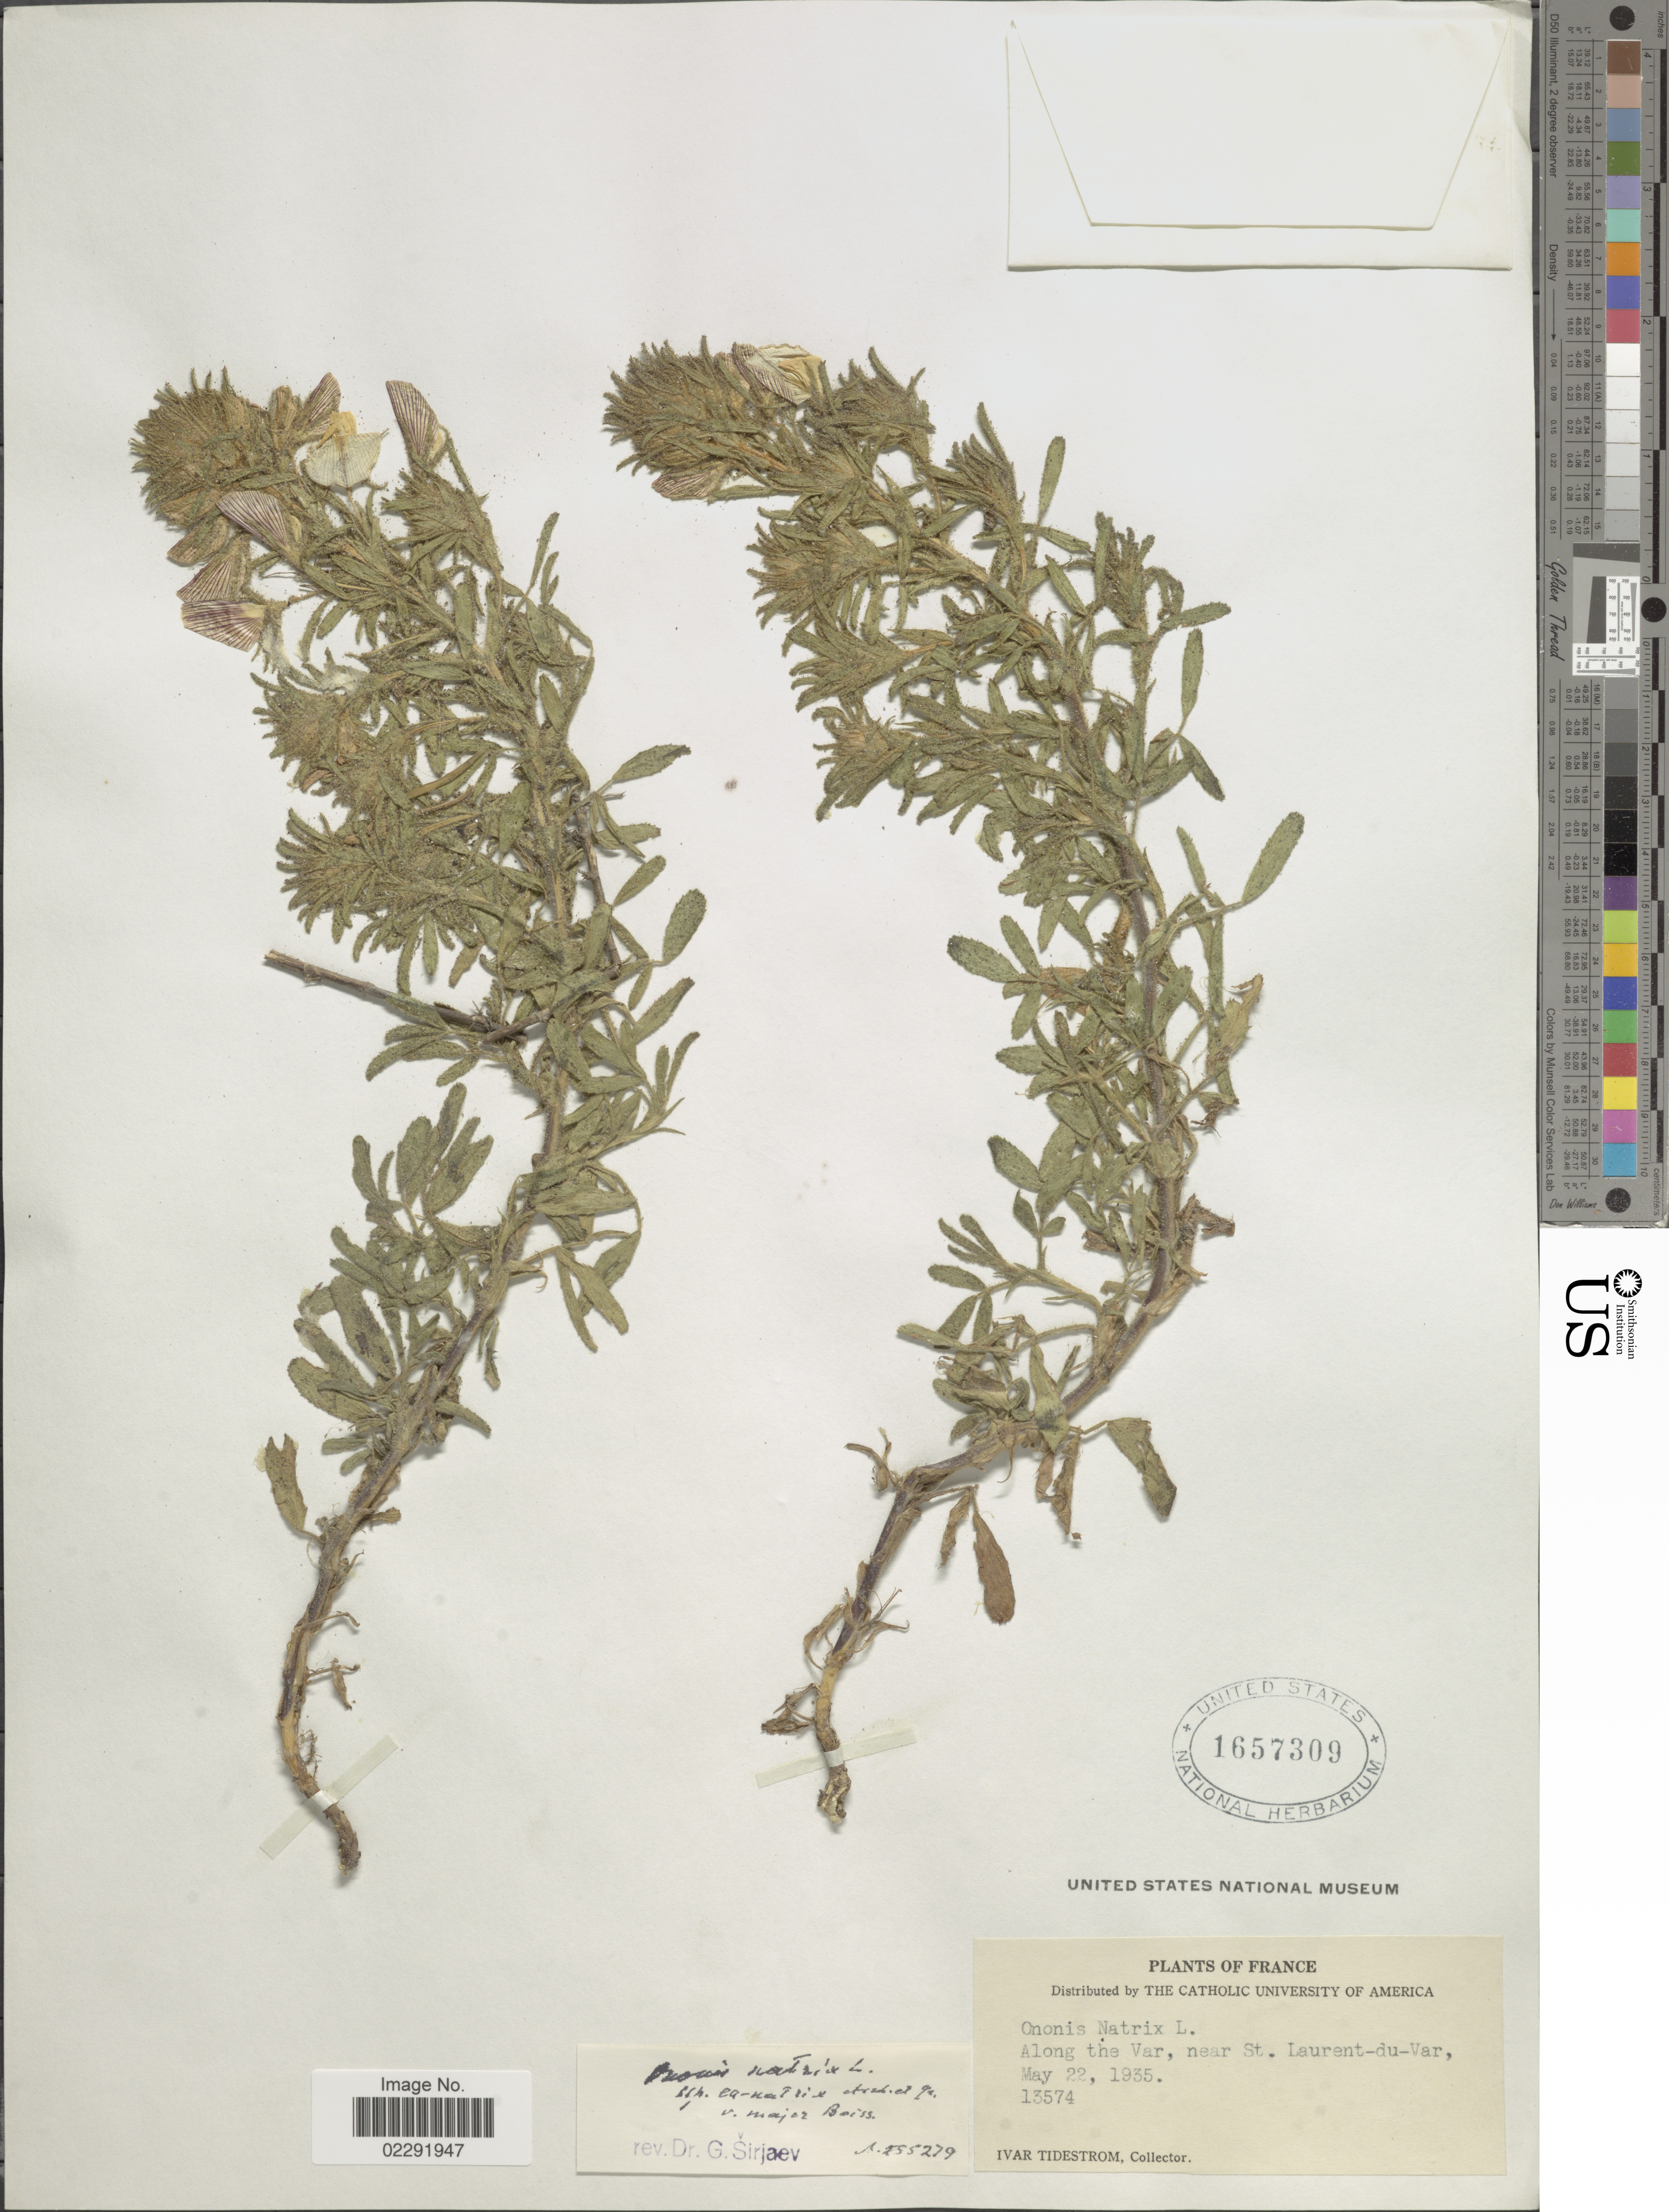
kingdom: Plantae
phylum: Tracheophyta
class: Magnoliopsida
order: Fabales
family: Fabaceae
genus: Ononis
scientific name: Ononis natrix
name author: L.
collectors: I. F. Tidestrom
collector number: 13574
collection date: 1935-05-22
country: France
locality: Along the Var, near St. Laurent-du-Var.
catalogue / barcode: US 1657309